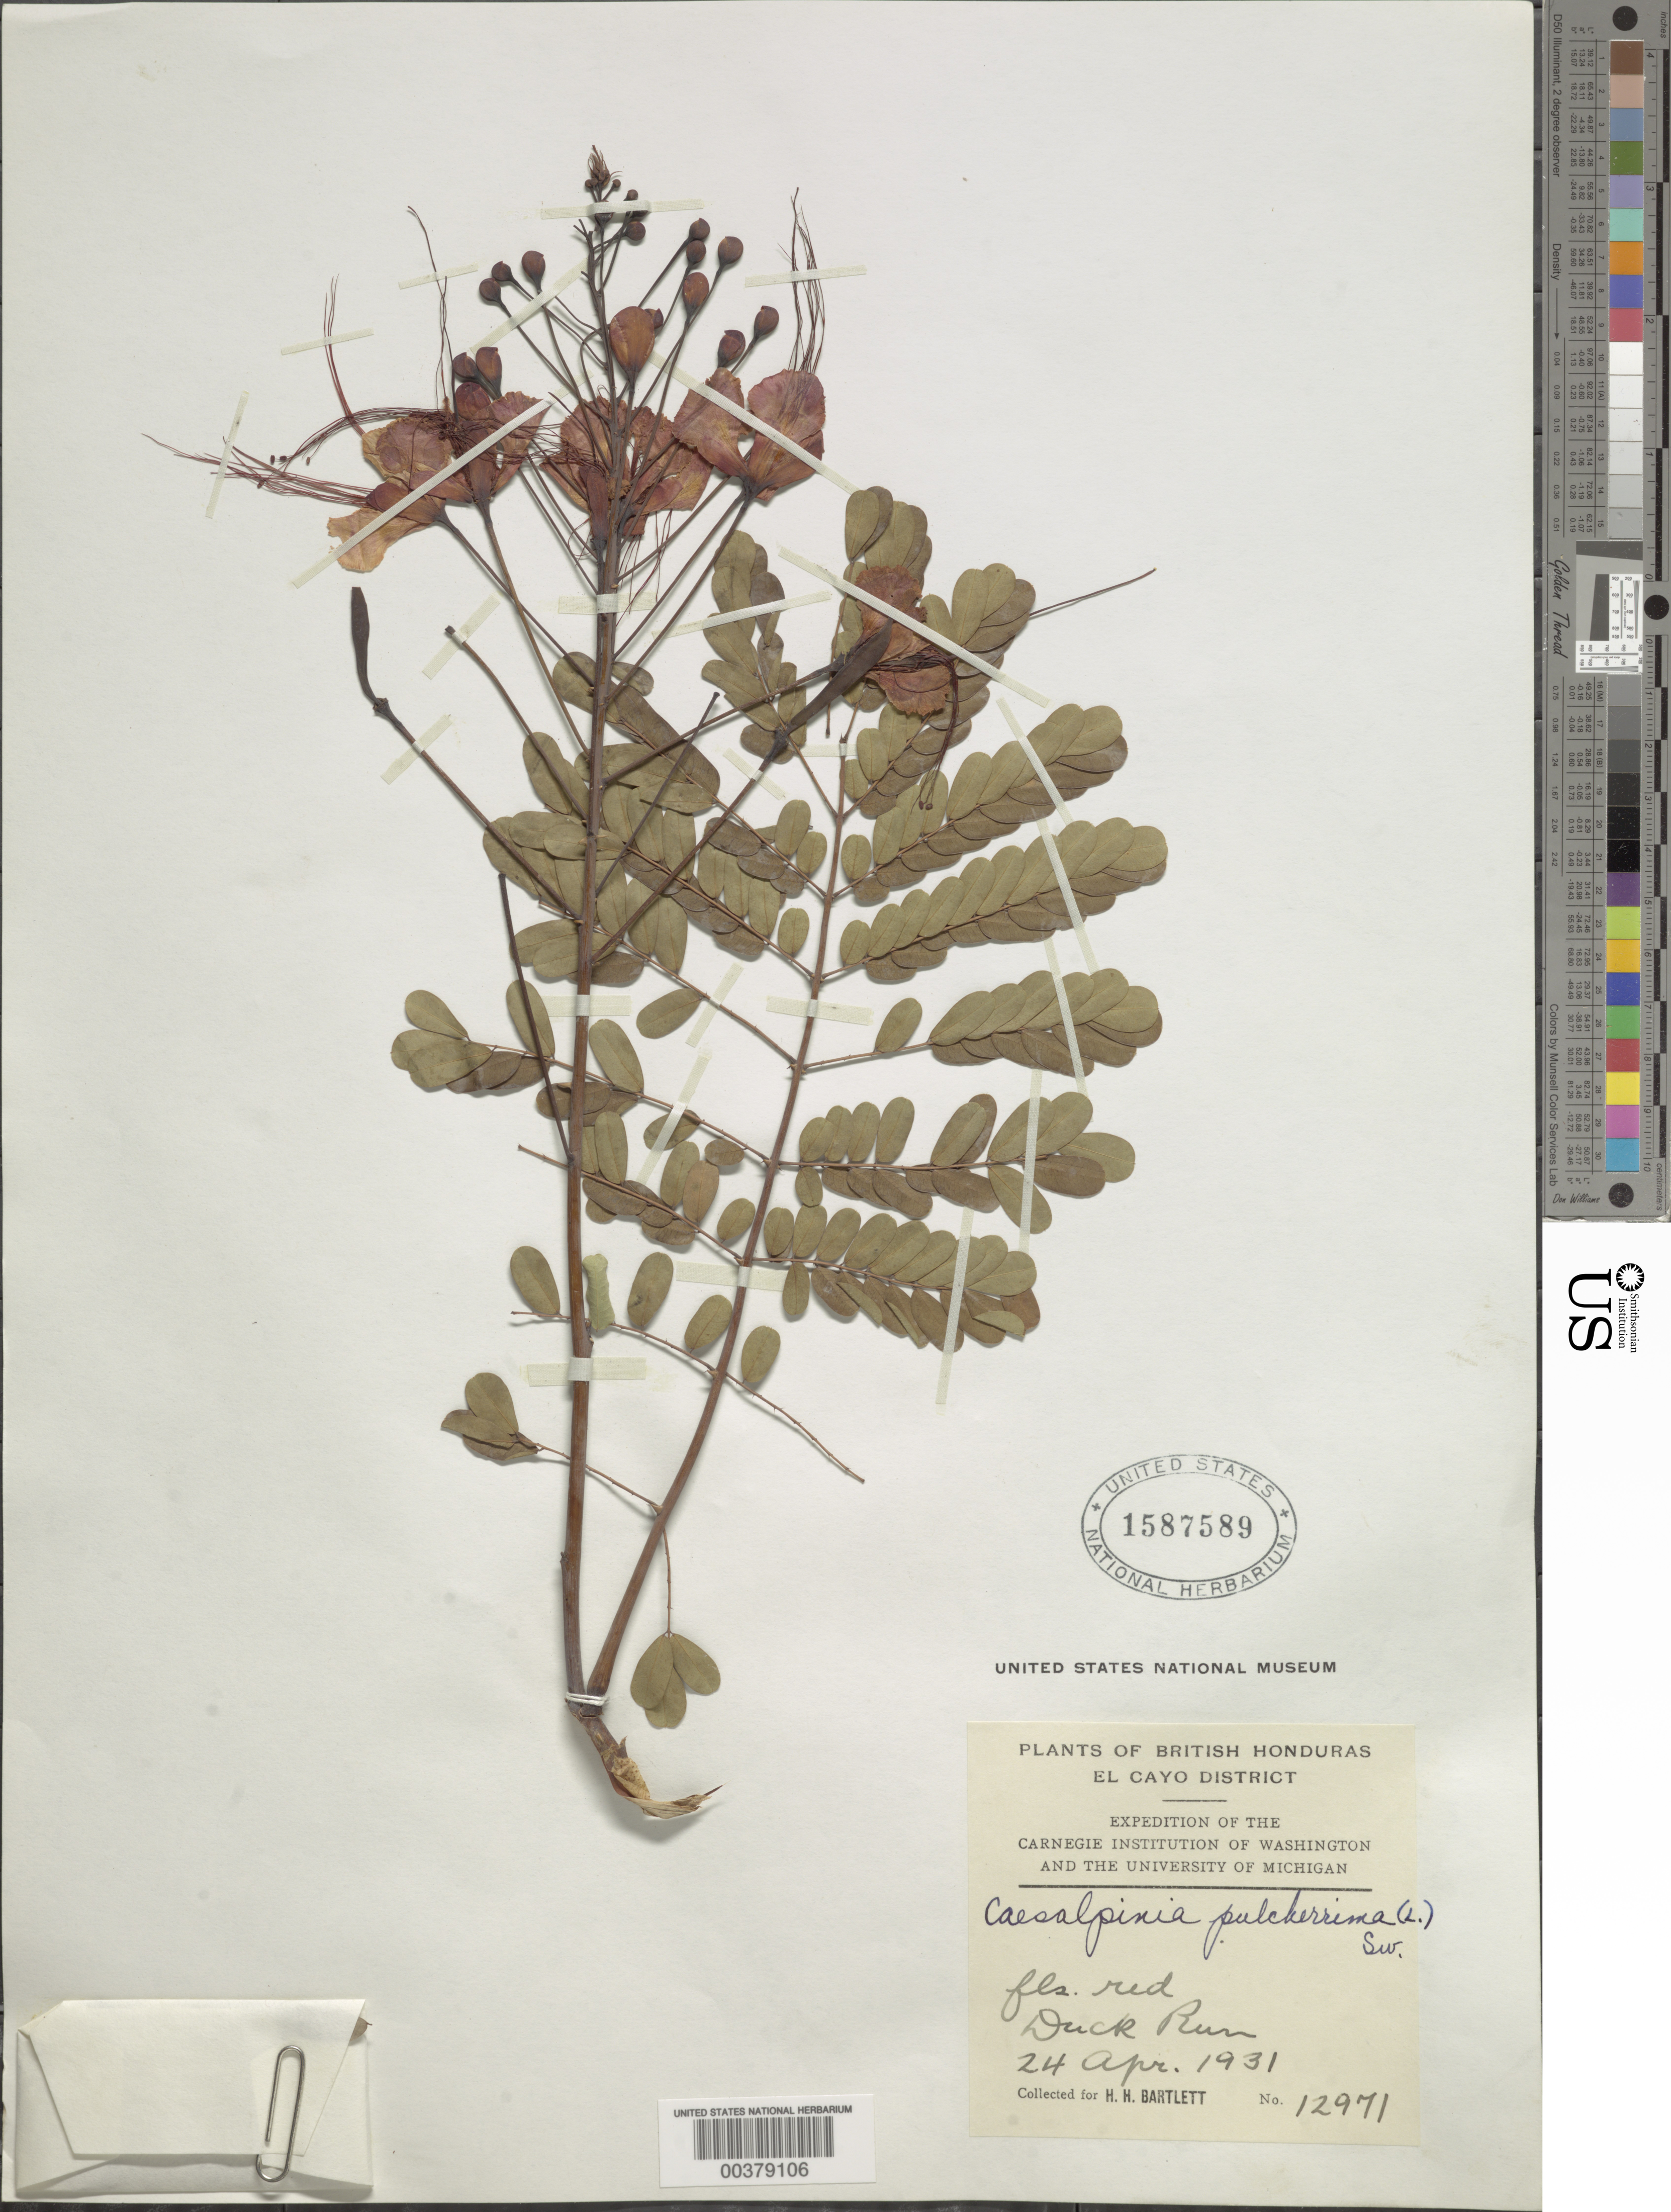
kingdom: Plantae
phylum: Tracheophyta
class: Magnoliopsida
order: Fabales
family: Fabaceae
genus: Caesalpinia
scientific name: Caesalpinia pulcherrima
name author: (L.) Sw.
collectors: H. H. Bartlett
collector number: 12971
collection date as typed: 24 Apr 1931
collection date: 1931-04-24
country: Belize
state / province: Cayo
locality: Duck Run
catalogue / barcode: US 1587589